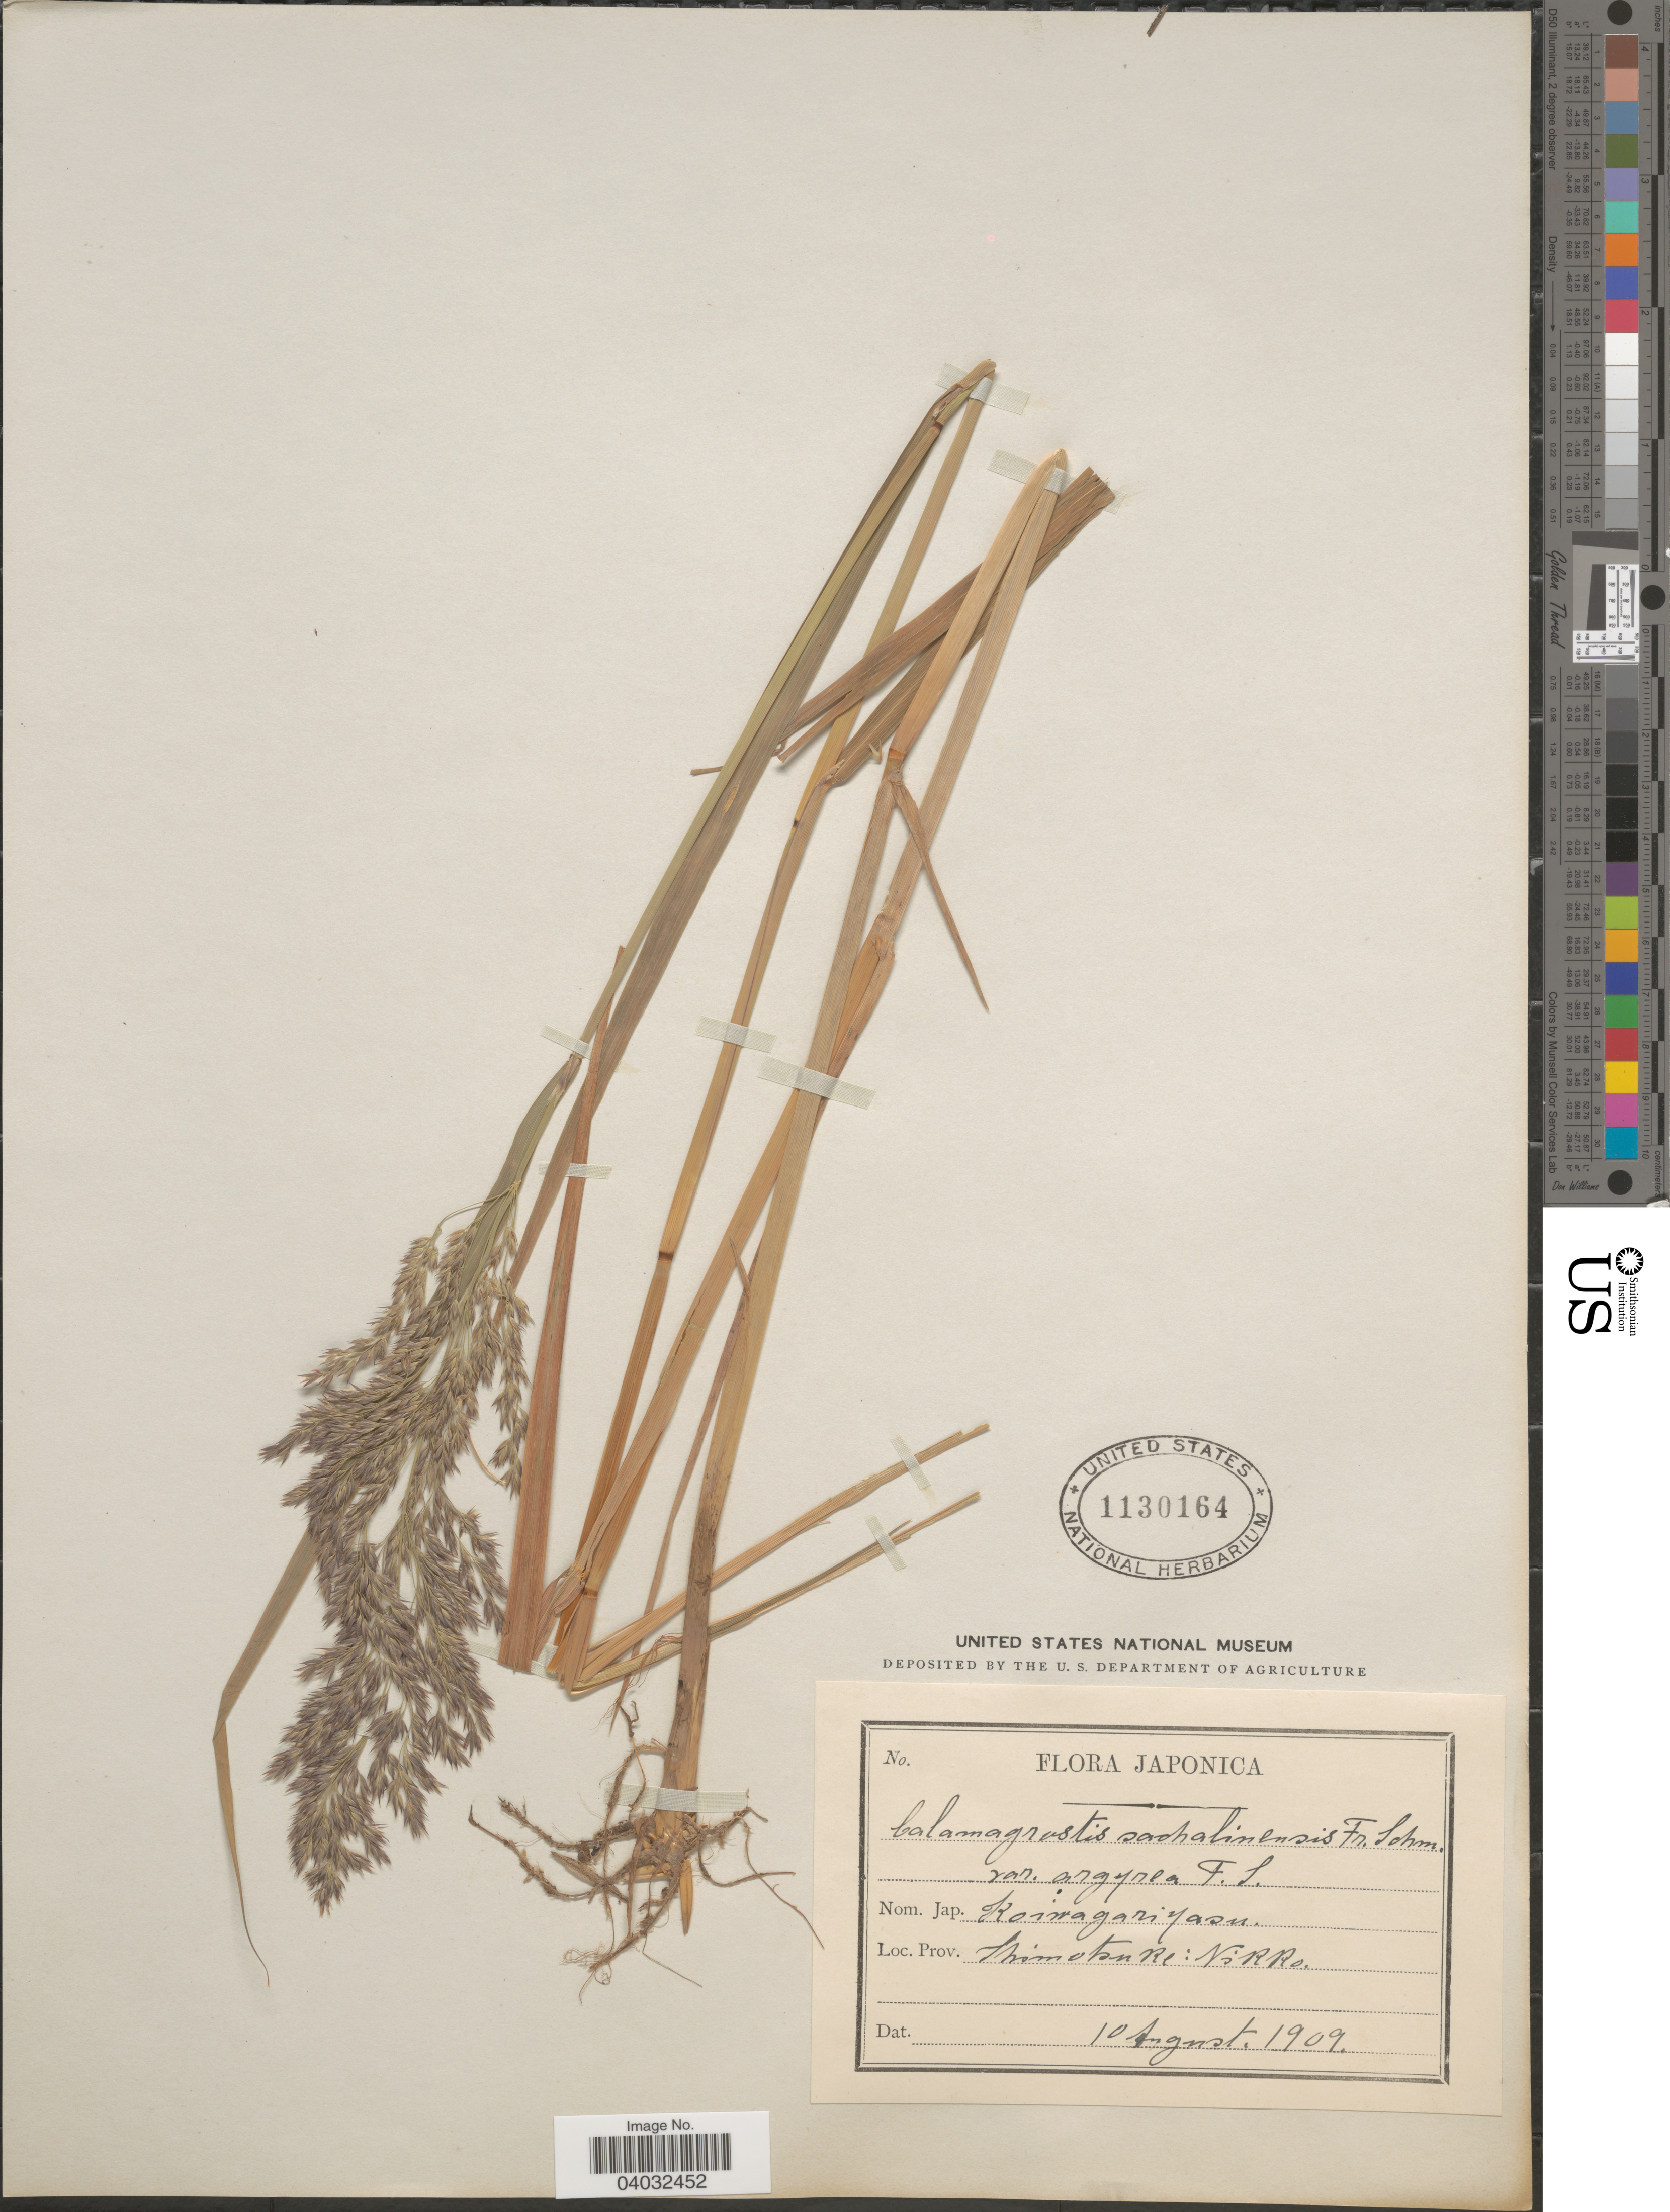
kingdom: Plantae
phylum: Tracheophyta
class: Liliopsida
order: Poales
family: Poaceae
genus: Calamagrostis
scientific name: Calamagrostis sachalinensis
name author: F. Schmidt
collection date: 1909-08-10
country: Japan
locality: Prov. Shimotsuke: Nikko.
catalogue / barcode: US 1130164